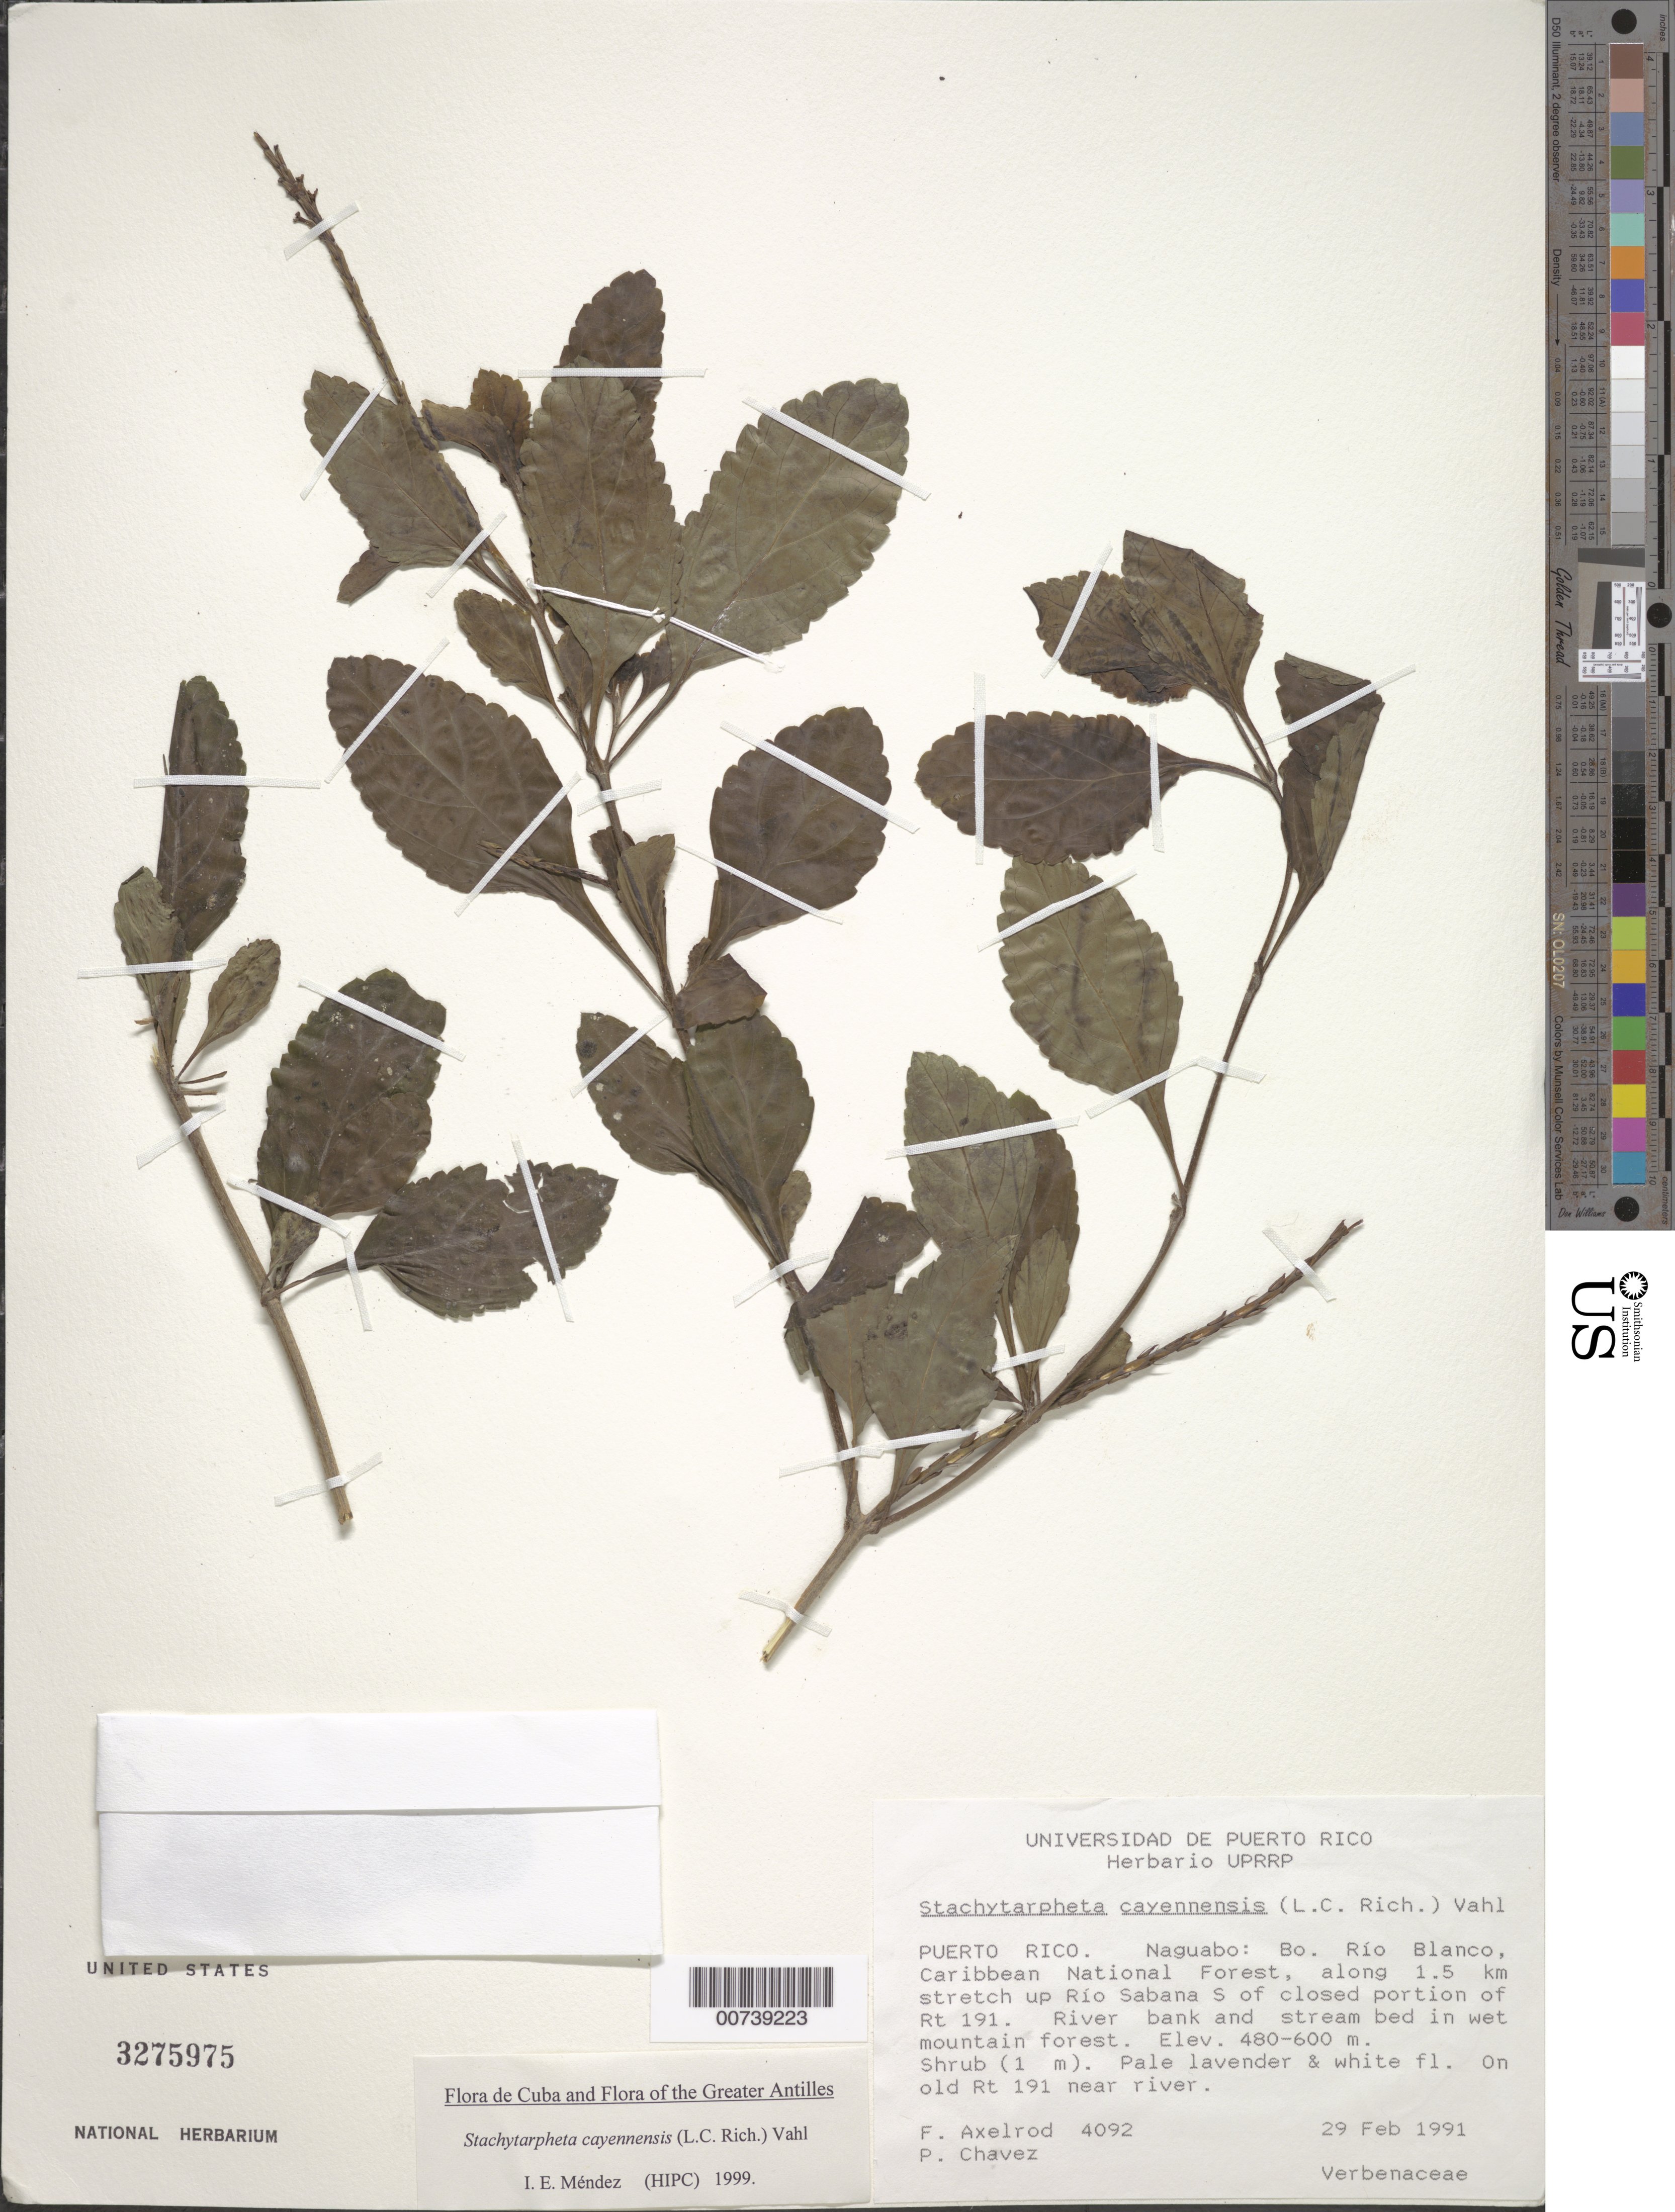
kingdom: Plantae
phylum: Tracheophyta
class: Magnoliopsida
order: Lamiales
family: Verbenaceae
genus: Stachytarpheta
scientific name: Stachytarpheta cayennensis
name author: (Rich.) Vahl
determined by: Méndez, Isidro E., (HIPC)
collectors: F. S. Axelrod & P. Chavez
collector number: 4092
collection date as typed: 29 Feb 1991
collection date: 1991-02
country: Puerto Rico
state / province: Naguabo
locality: Naguabo: Bo. Río Blanco, Caribbean National Forest, along 1.5 km stretch up Río Sabana S of closed portion of Rt 191. On old Rt 191, near river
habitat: River bank and stream bed in wet mountain forest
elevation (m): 480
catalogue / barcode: US 3275975